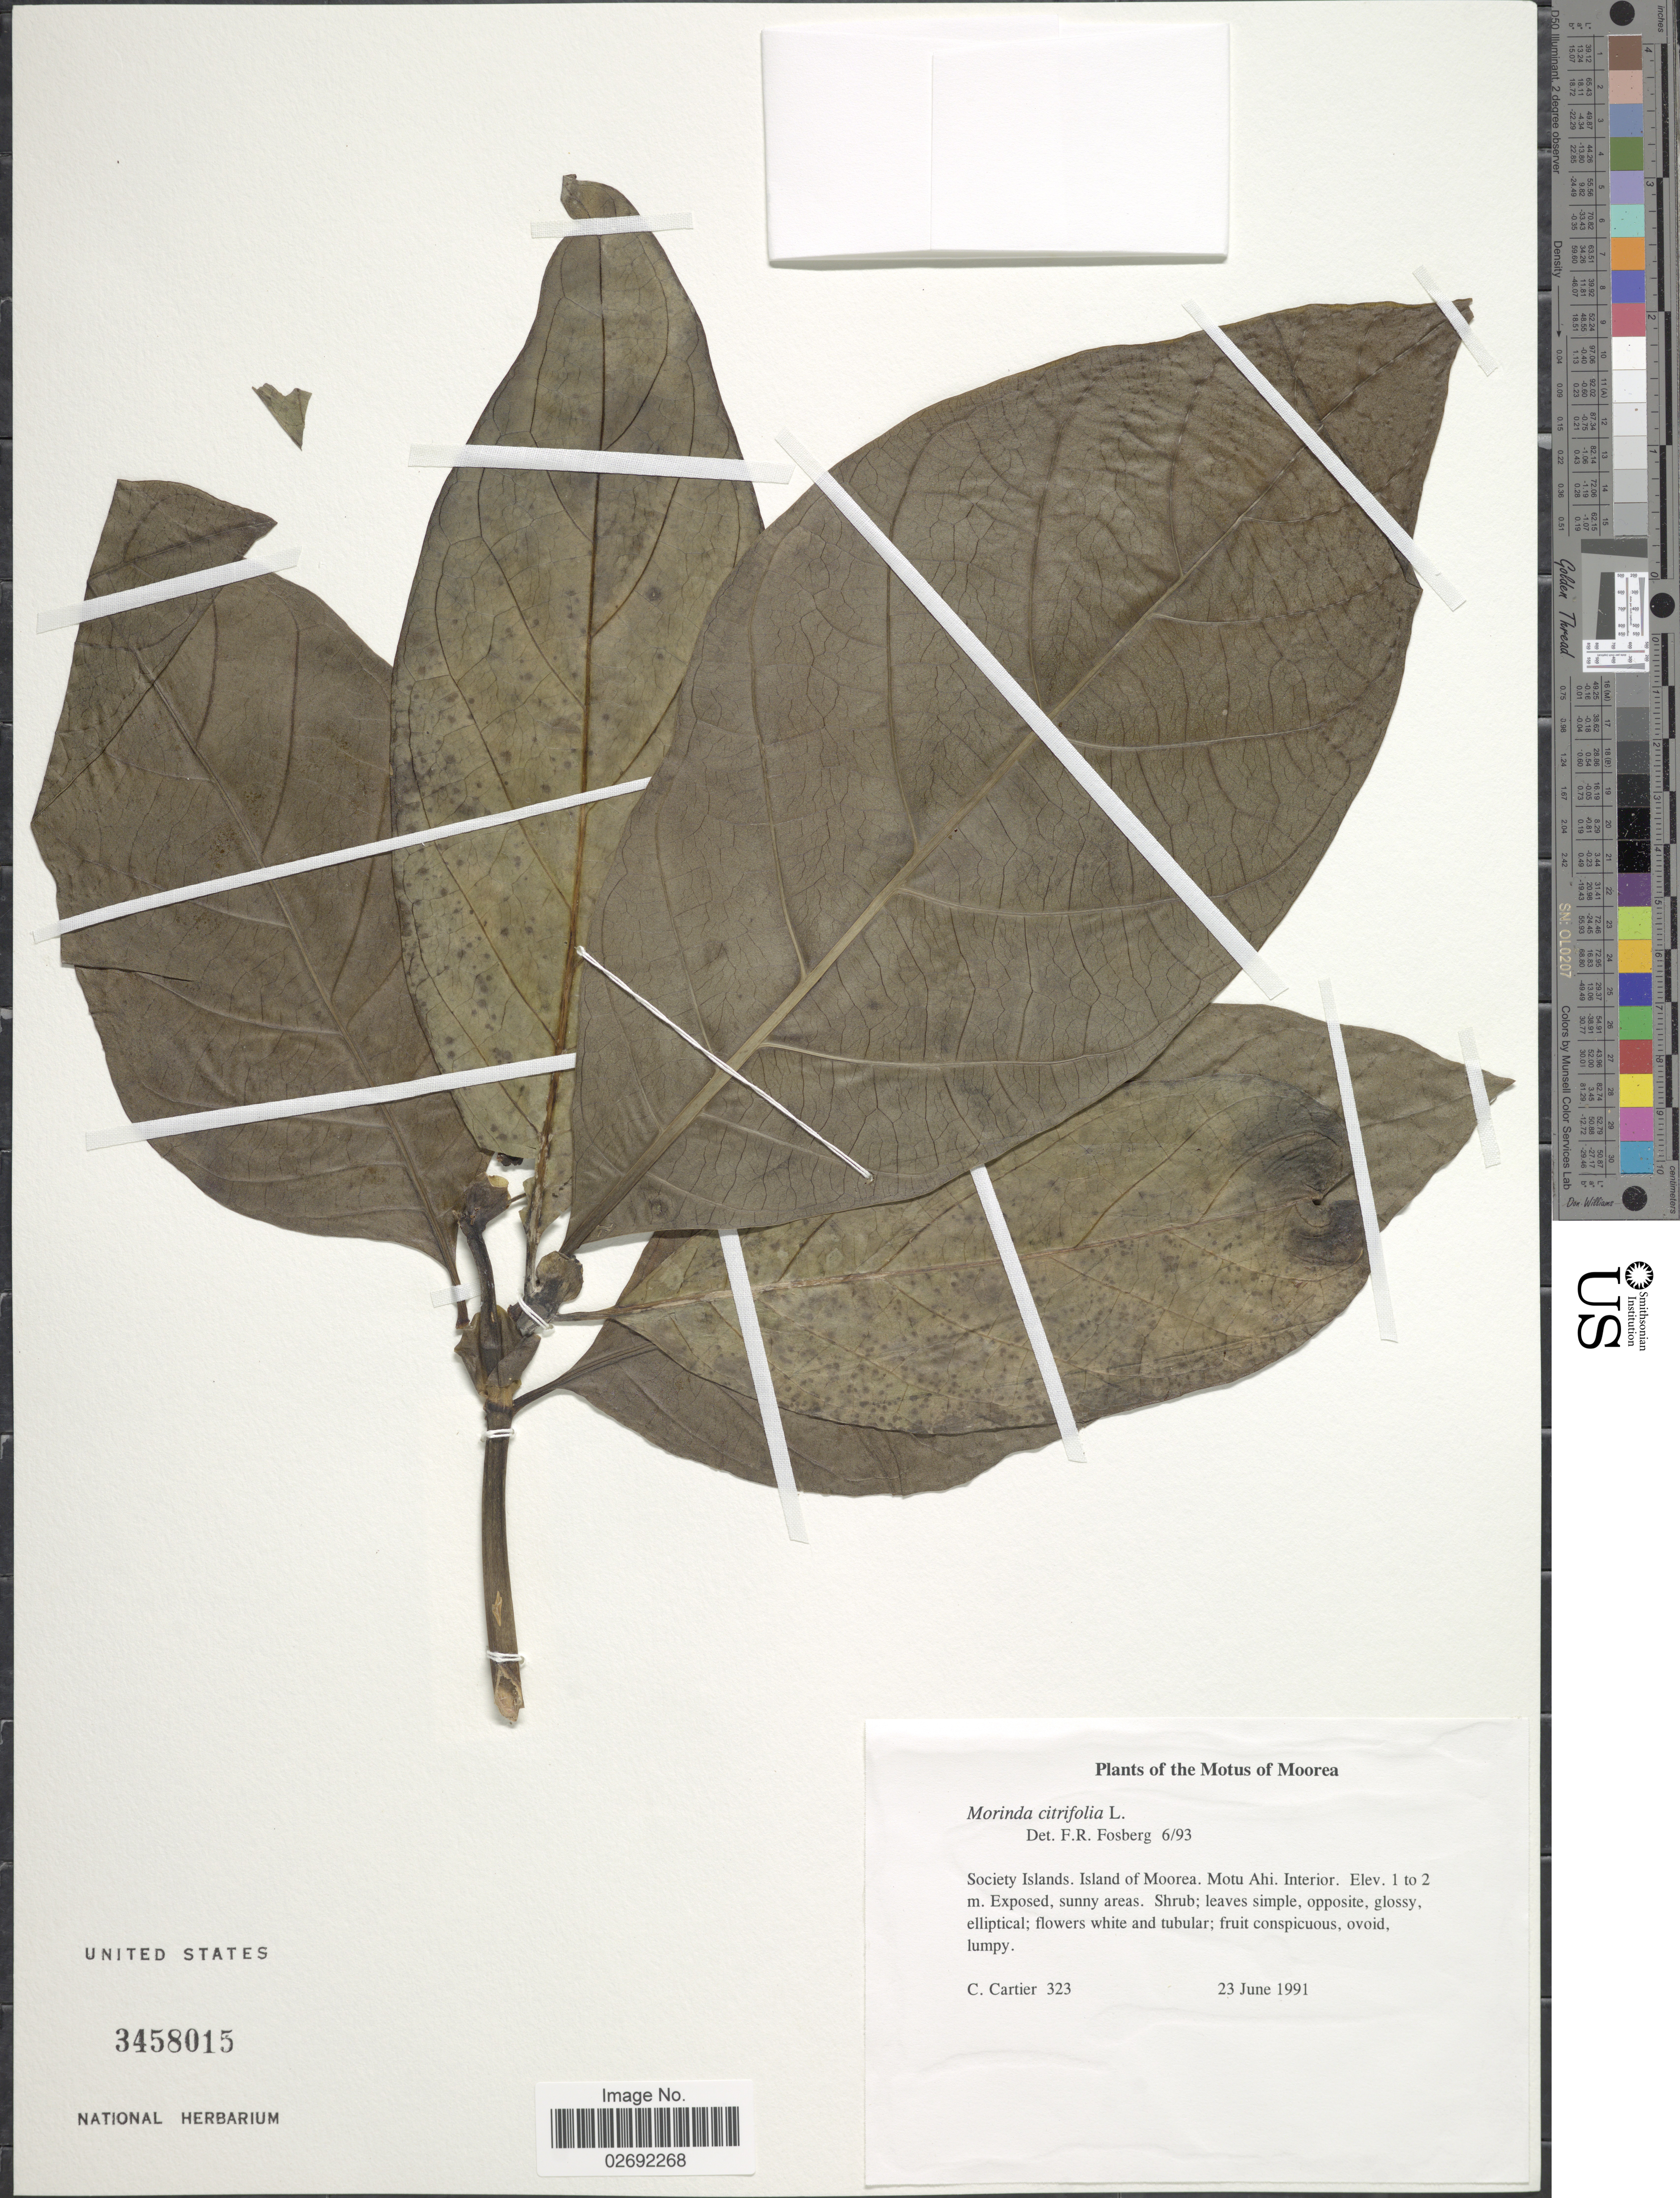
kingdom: Plantae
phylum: Tracheophyta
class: Magnoliopsida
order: Gentianales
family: Rubiaceae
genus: Morinda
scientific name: Morinda citrifolia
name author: L.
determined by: Fosberg, F. R.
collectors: C. Cartier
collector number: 323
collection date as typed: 23 Jun 1991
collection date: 1991-06-23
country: French Polynesia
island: Moorea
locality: Interior, Ahi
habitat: Exposed, sunny areas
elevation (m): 1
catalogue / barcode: US 3458015